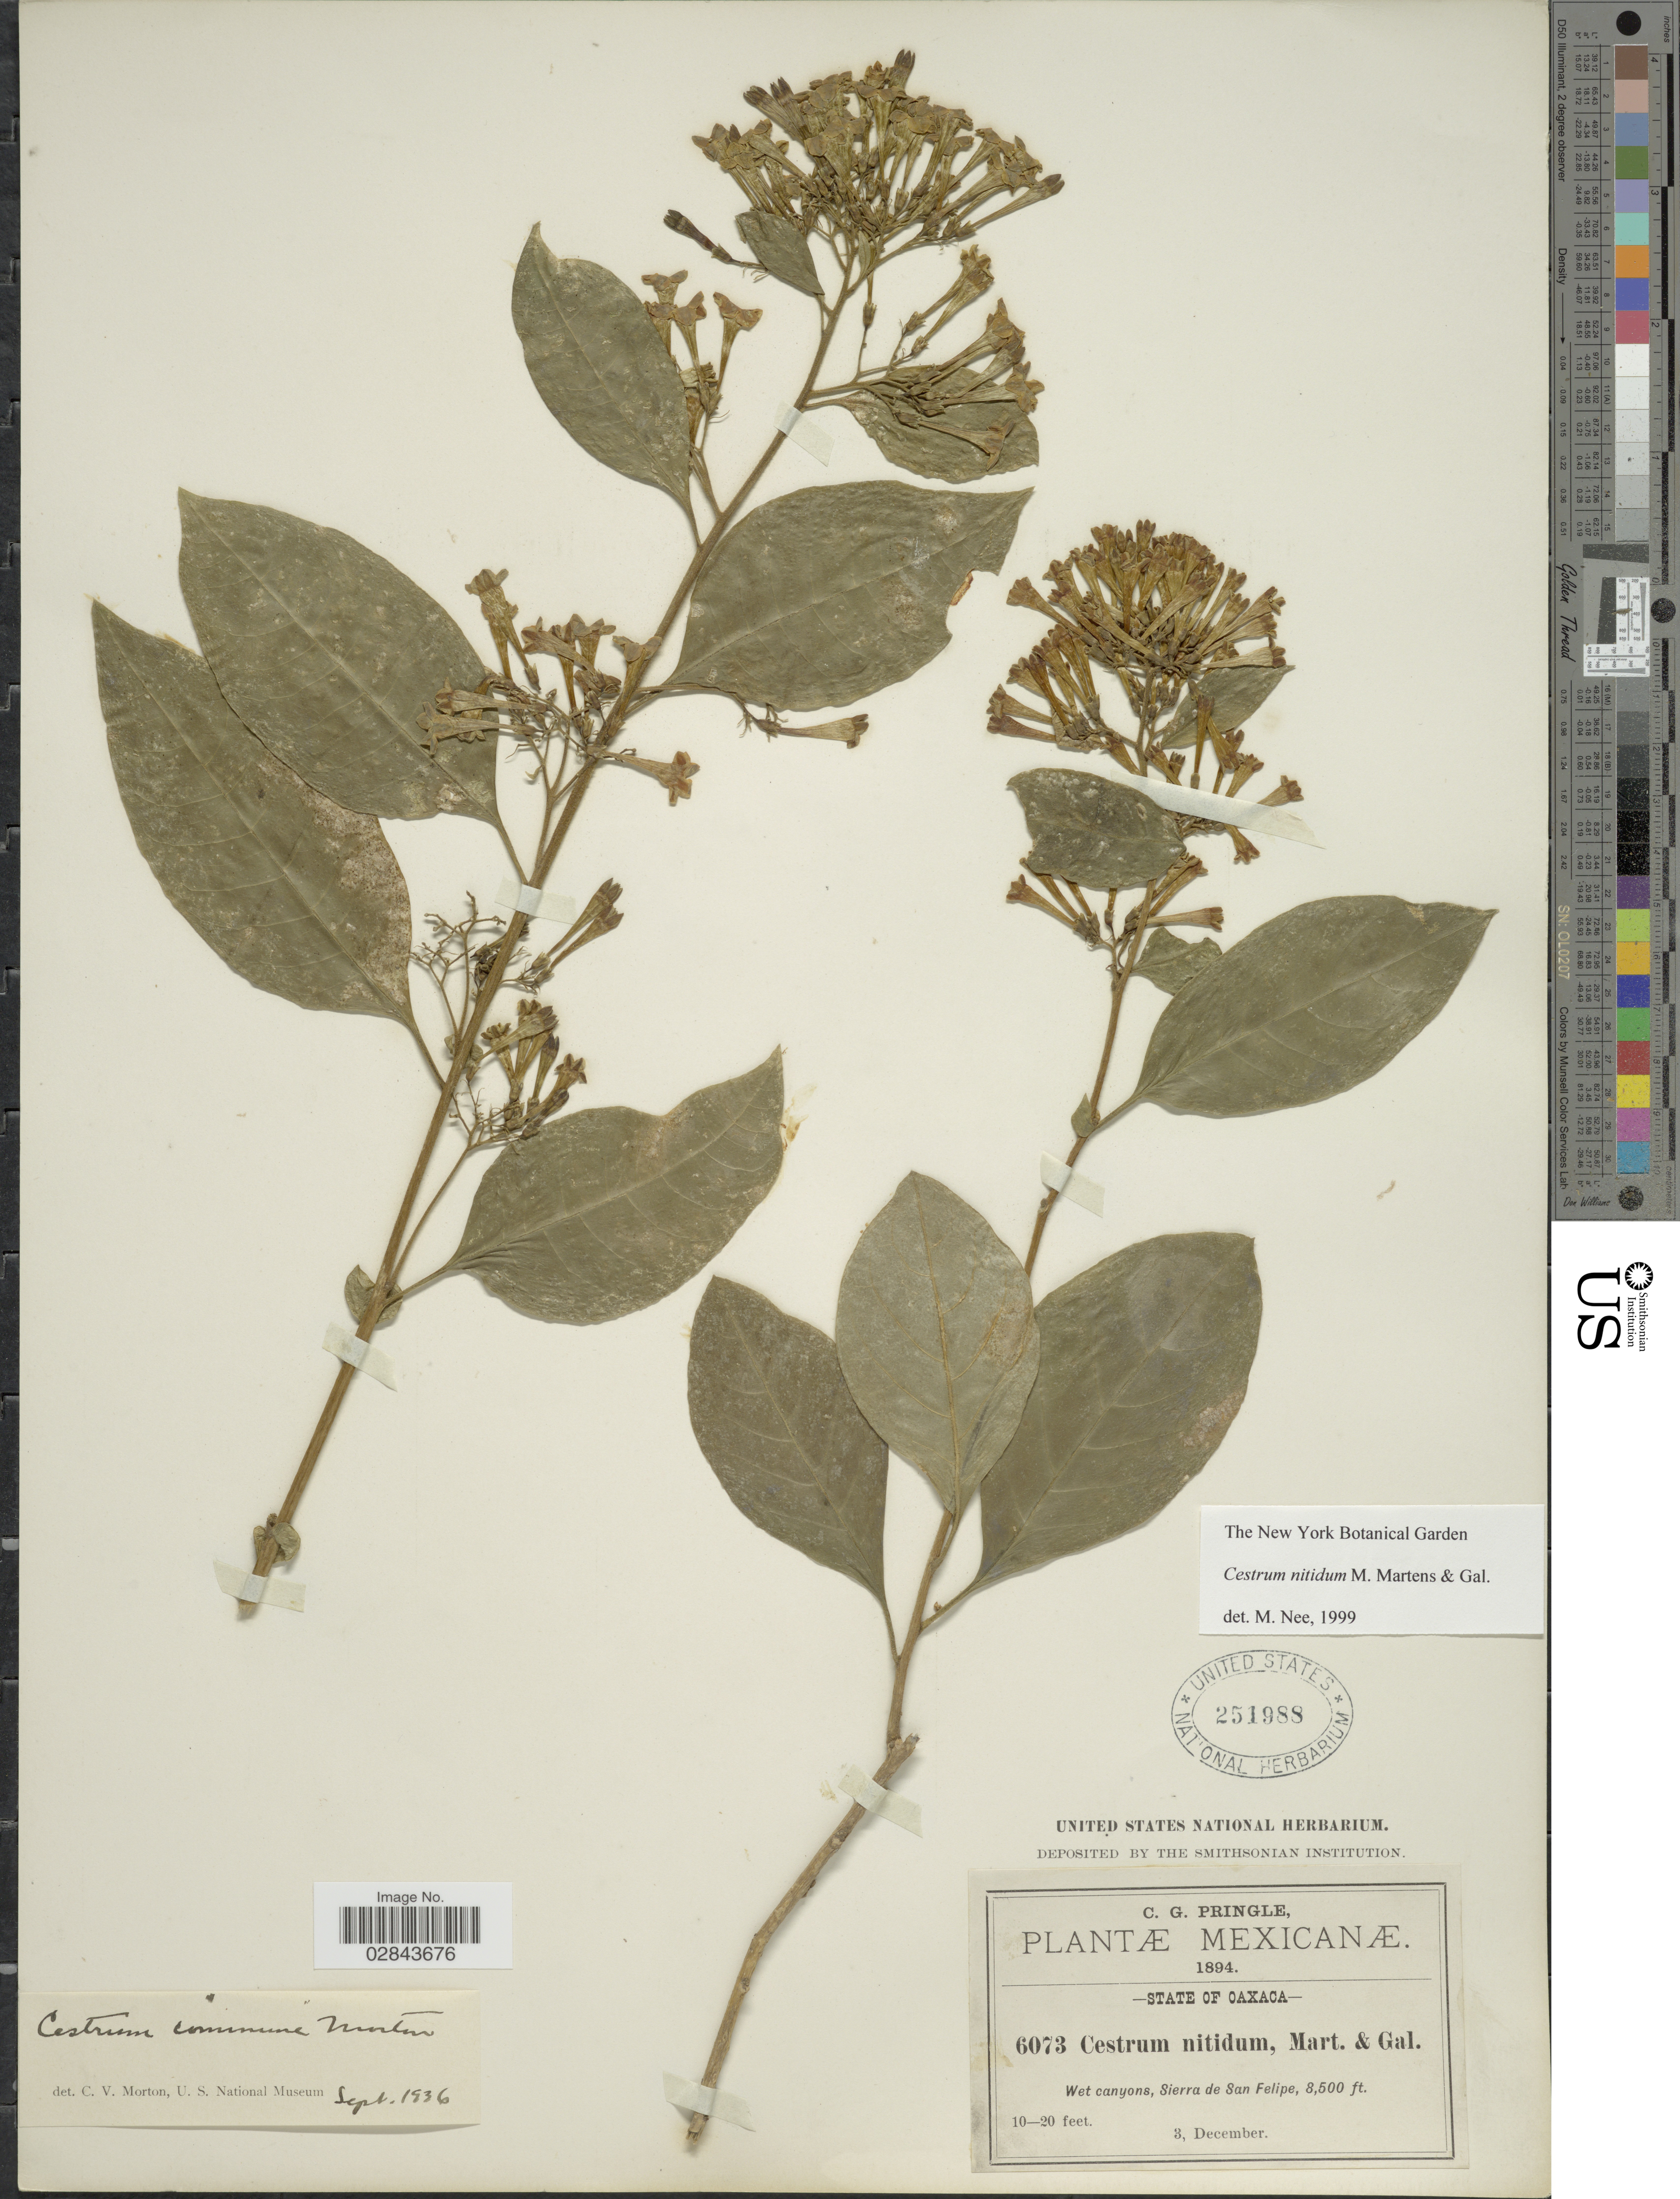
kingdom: Plantae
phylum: Tracheophyta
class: Magnoliopsida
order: Solanales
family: Solanaceae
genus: Cestrum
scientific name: Cestrum nitidum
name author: M. Martens & Galeotti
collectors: C. G. Pringle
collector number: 6073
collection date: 1894-12-03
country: Mexico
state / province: Oaxaca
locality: Sierra de San Felipe.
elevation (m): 2591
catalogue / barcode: US 251988